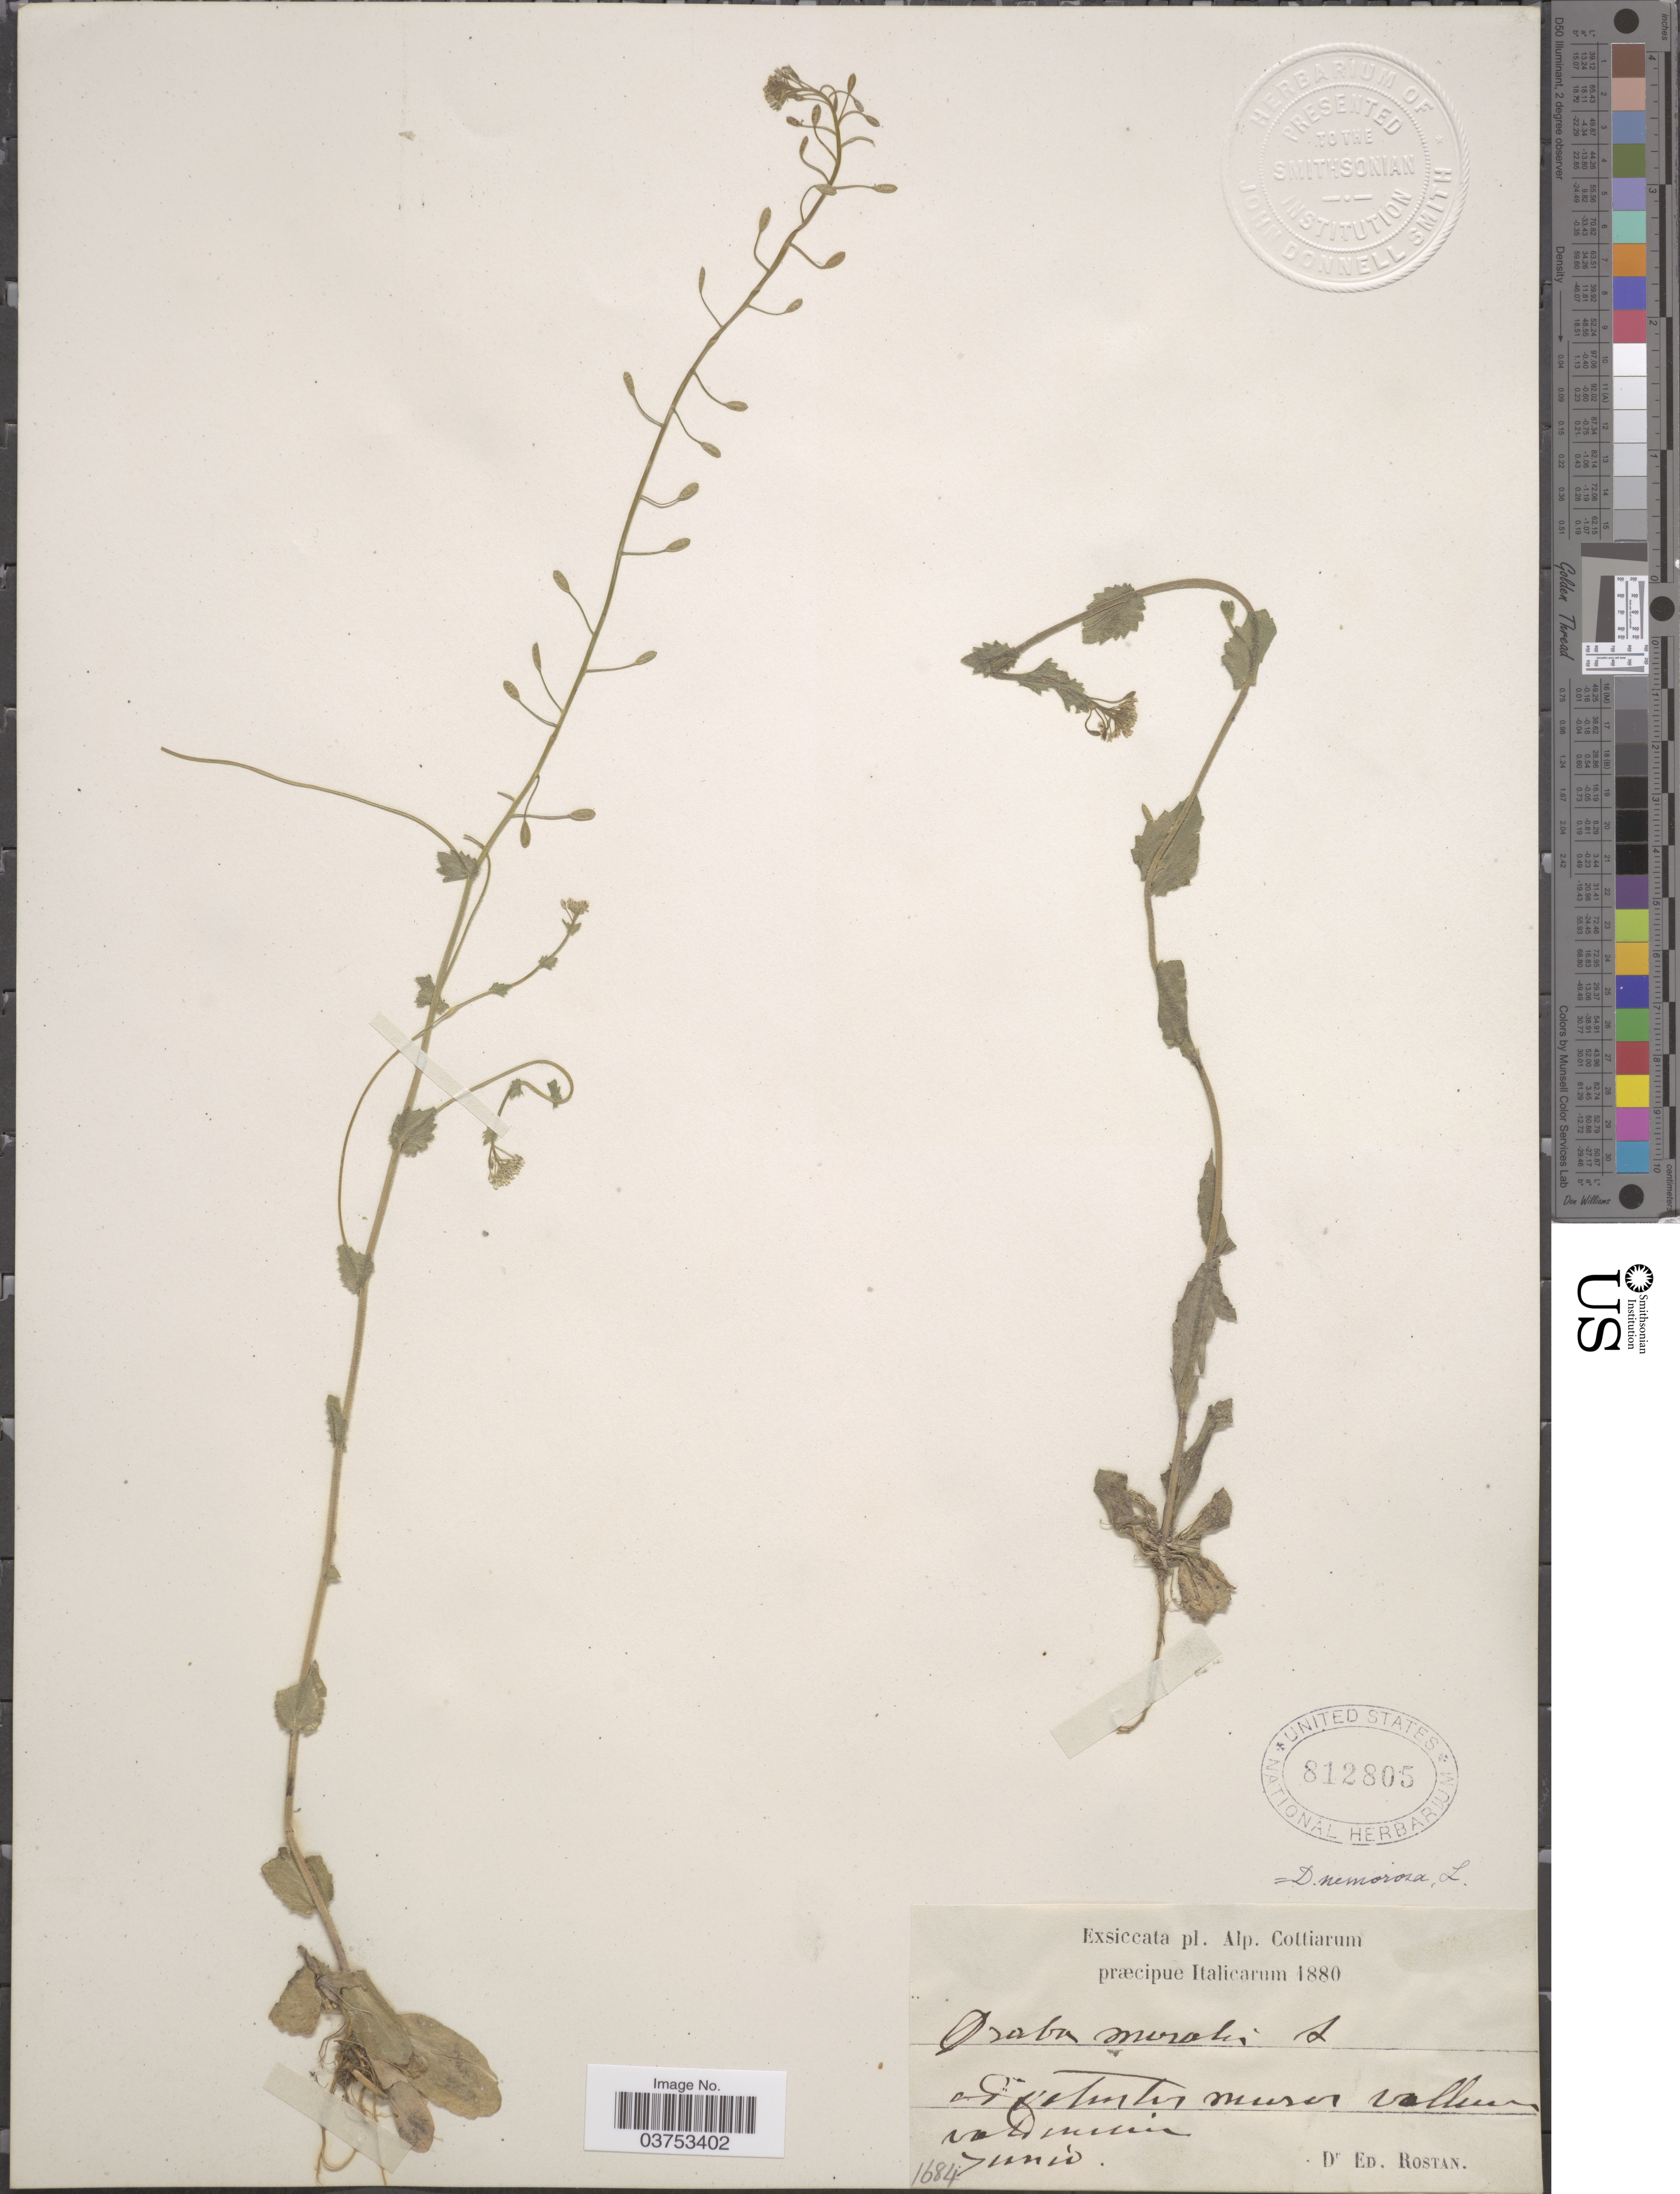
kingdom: Plantae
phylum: Tracheophyta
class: Magnoliopsida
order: Brassicales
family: Brassicaceae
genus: Draba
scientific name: Draba muralis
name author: L.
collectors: E. Rostan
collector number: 1684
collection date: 1880-06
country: Italy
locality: Alp. Cottiarum præcipue Italicarum. ad [illegible text] musor vallua val [illegible text].[interpreted]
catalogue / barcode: US 812805